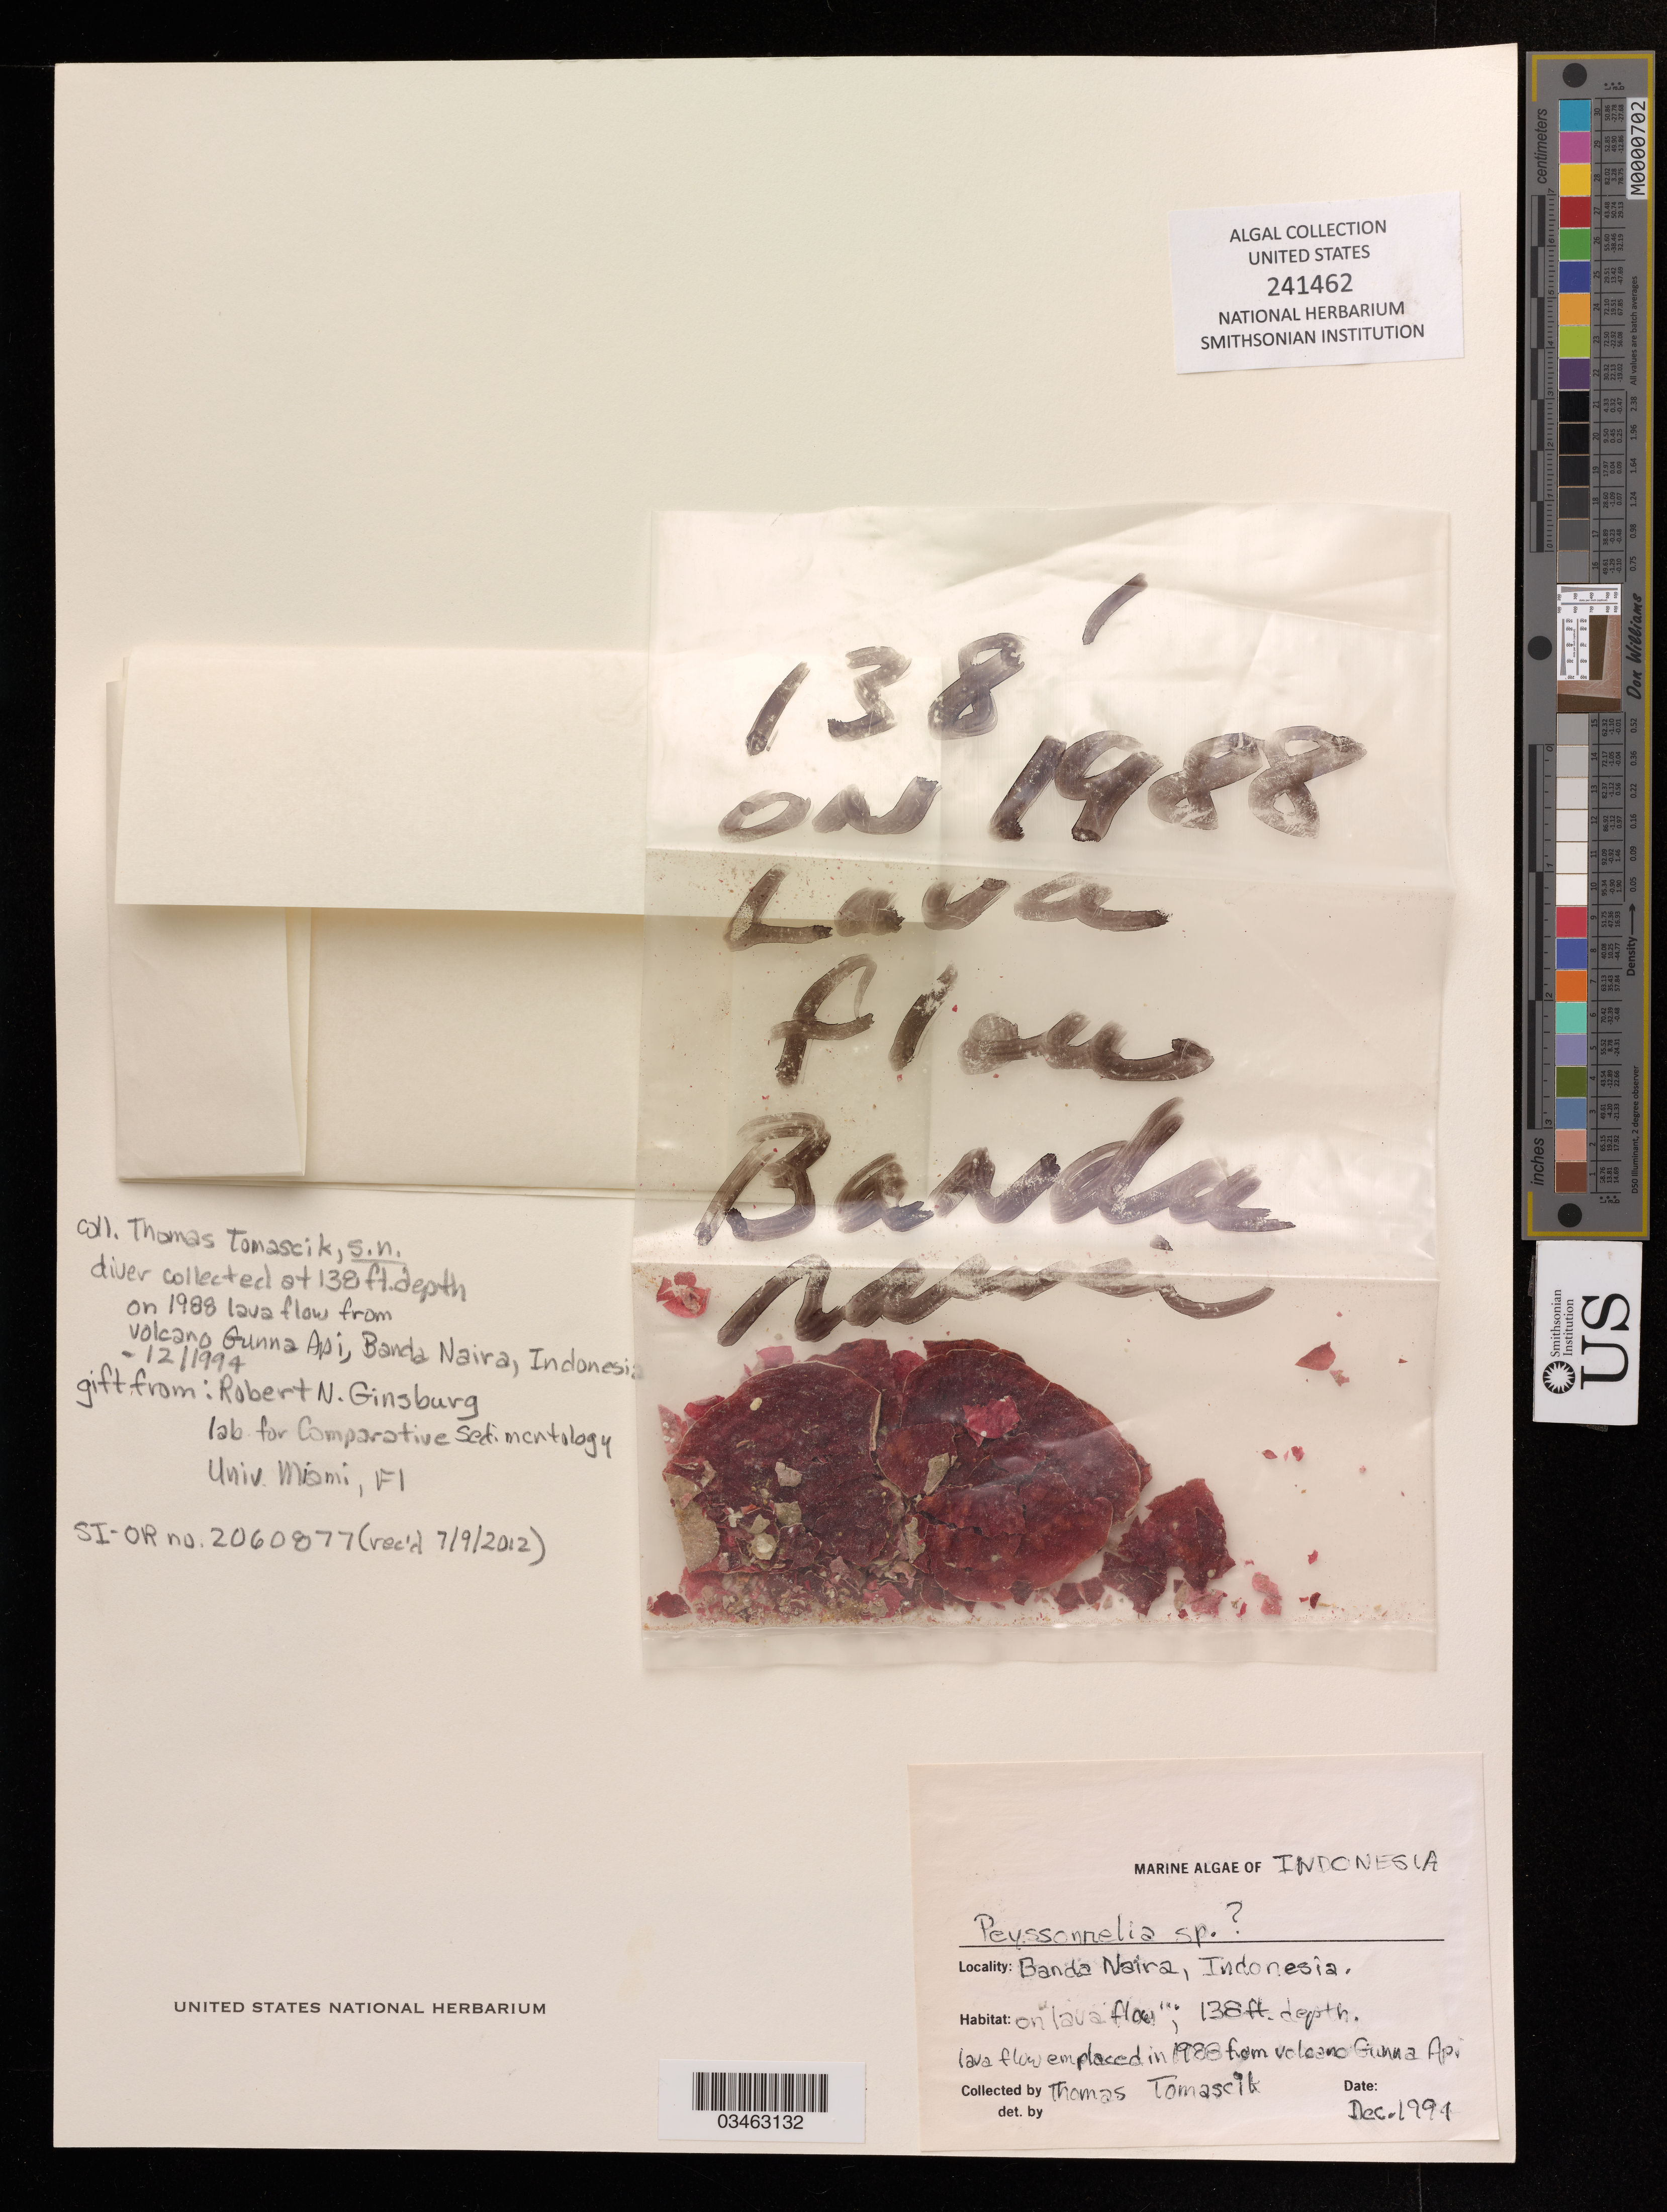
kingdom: Plantae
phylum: Rhodophyta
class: Florideophyceae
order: Peyssonneliales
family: Peyssonneliaceae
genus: Peyssonnelia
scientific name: Peyssonnelia sp.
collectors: T. Tomascik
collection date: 1994-12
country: Indonesia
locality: Volcano Qunna Api, Banda Naira.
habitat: Lava flow.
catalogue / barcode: US 241462